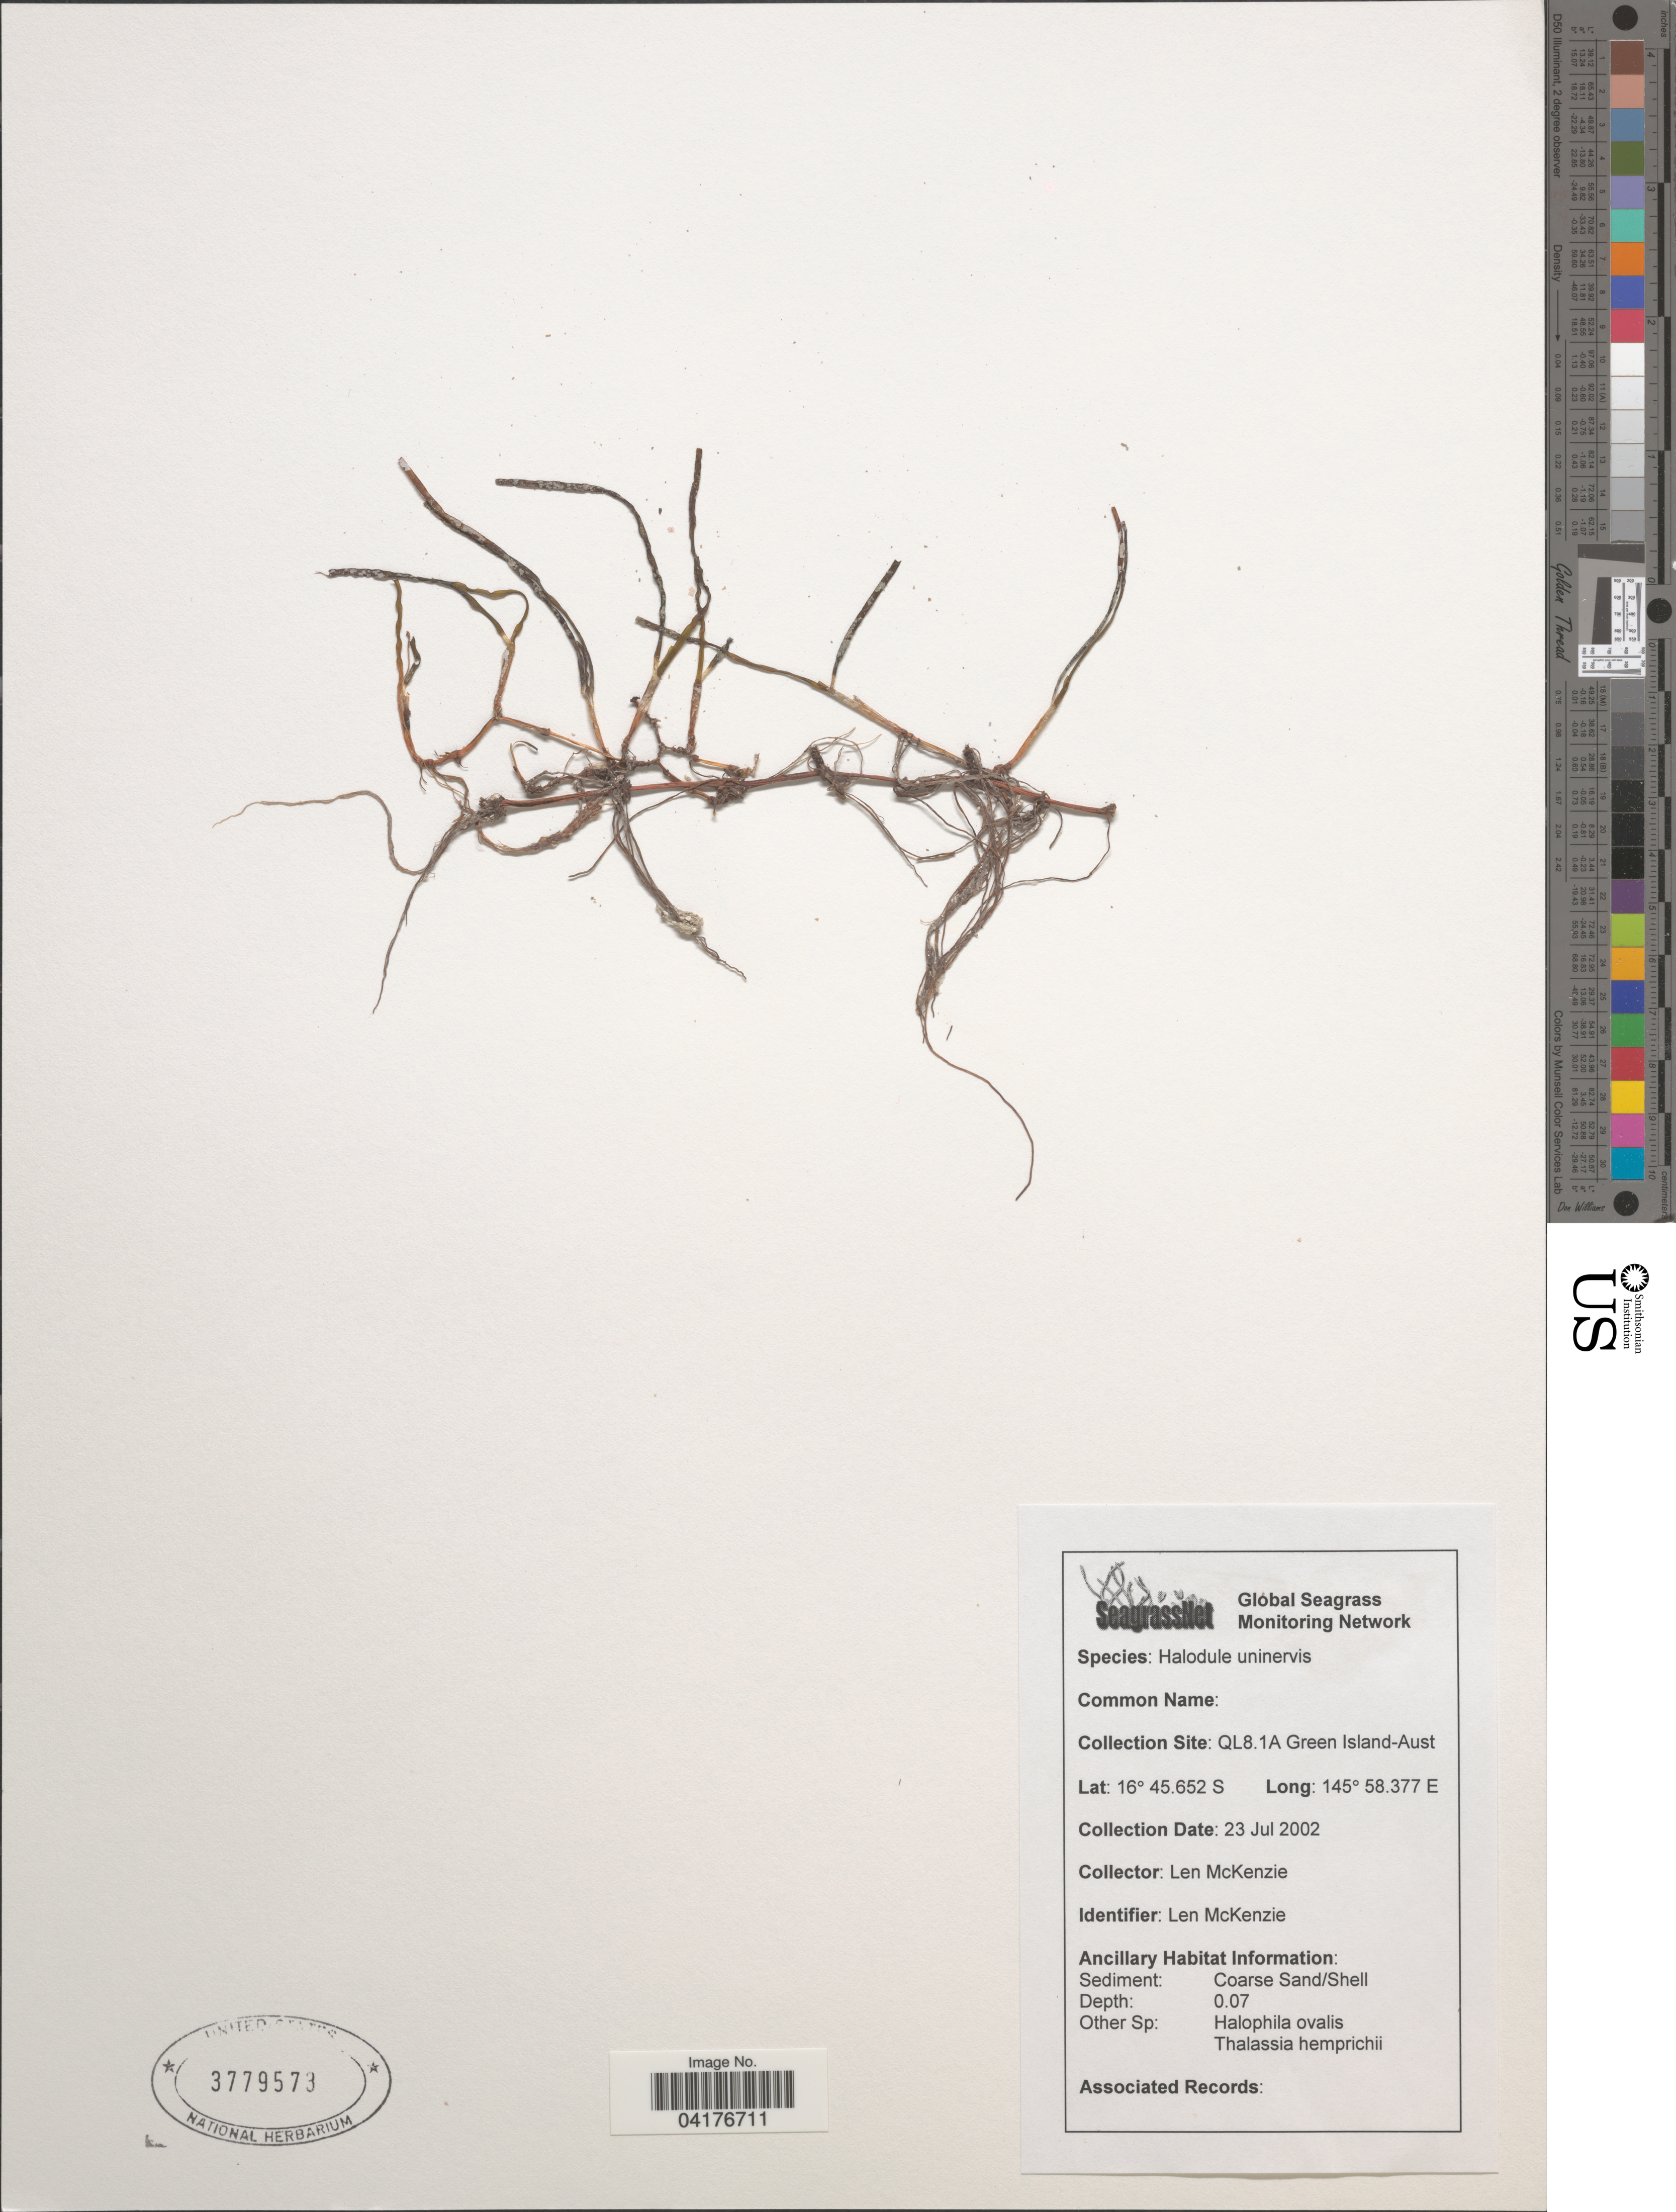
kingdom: Plantae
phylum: Tracheophyta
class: Liliopsida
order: Alismatales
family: Cymodoceaceae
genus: Halodule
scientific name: Halodule uninervis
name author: (Forssk.) Asch.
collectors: L. McKenzie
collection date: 2002-07-23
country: Australia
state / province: Queensland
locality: QL8.1A Green Island.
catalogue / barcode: US 3779573